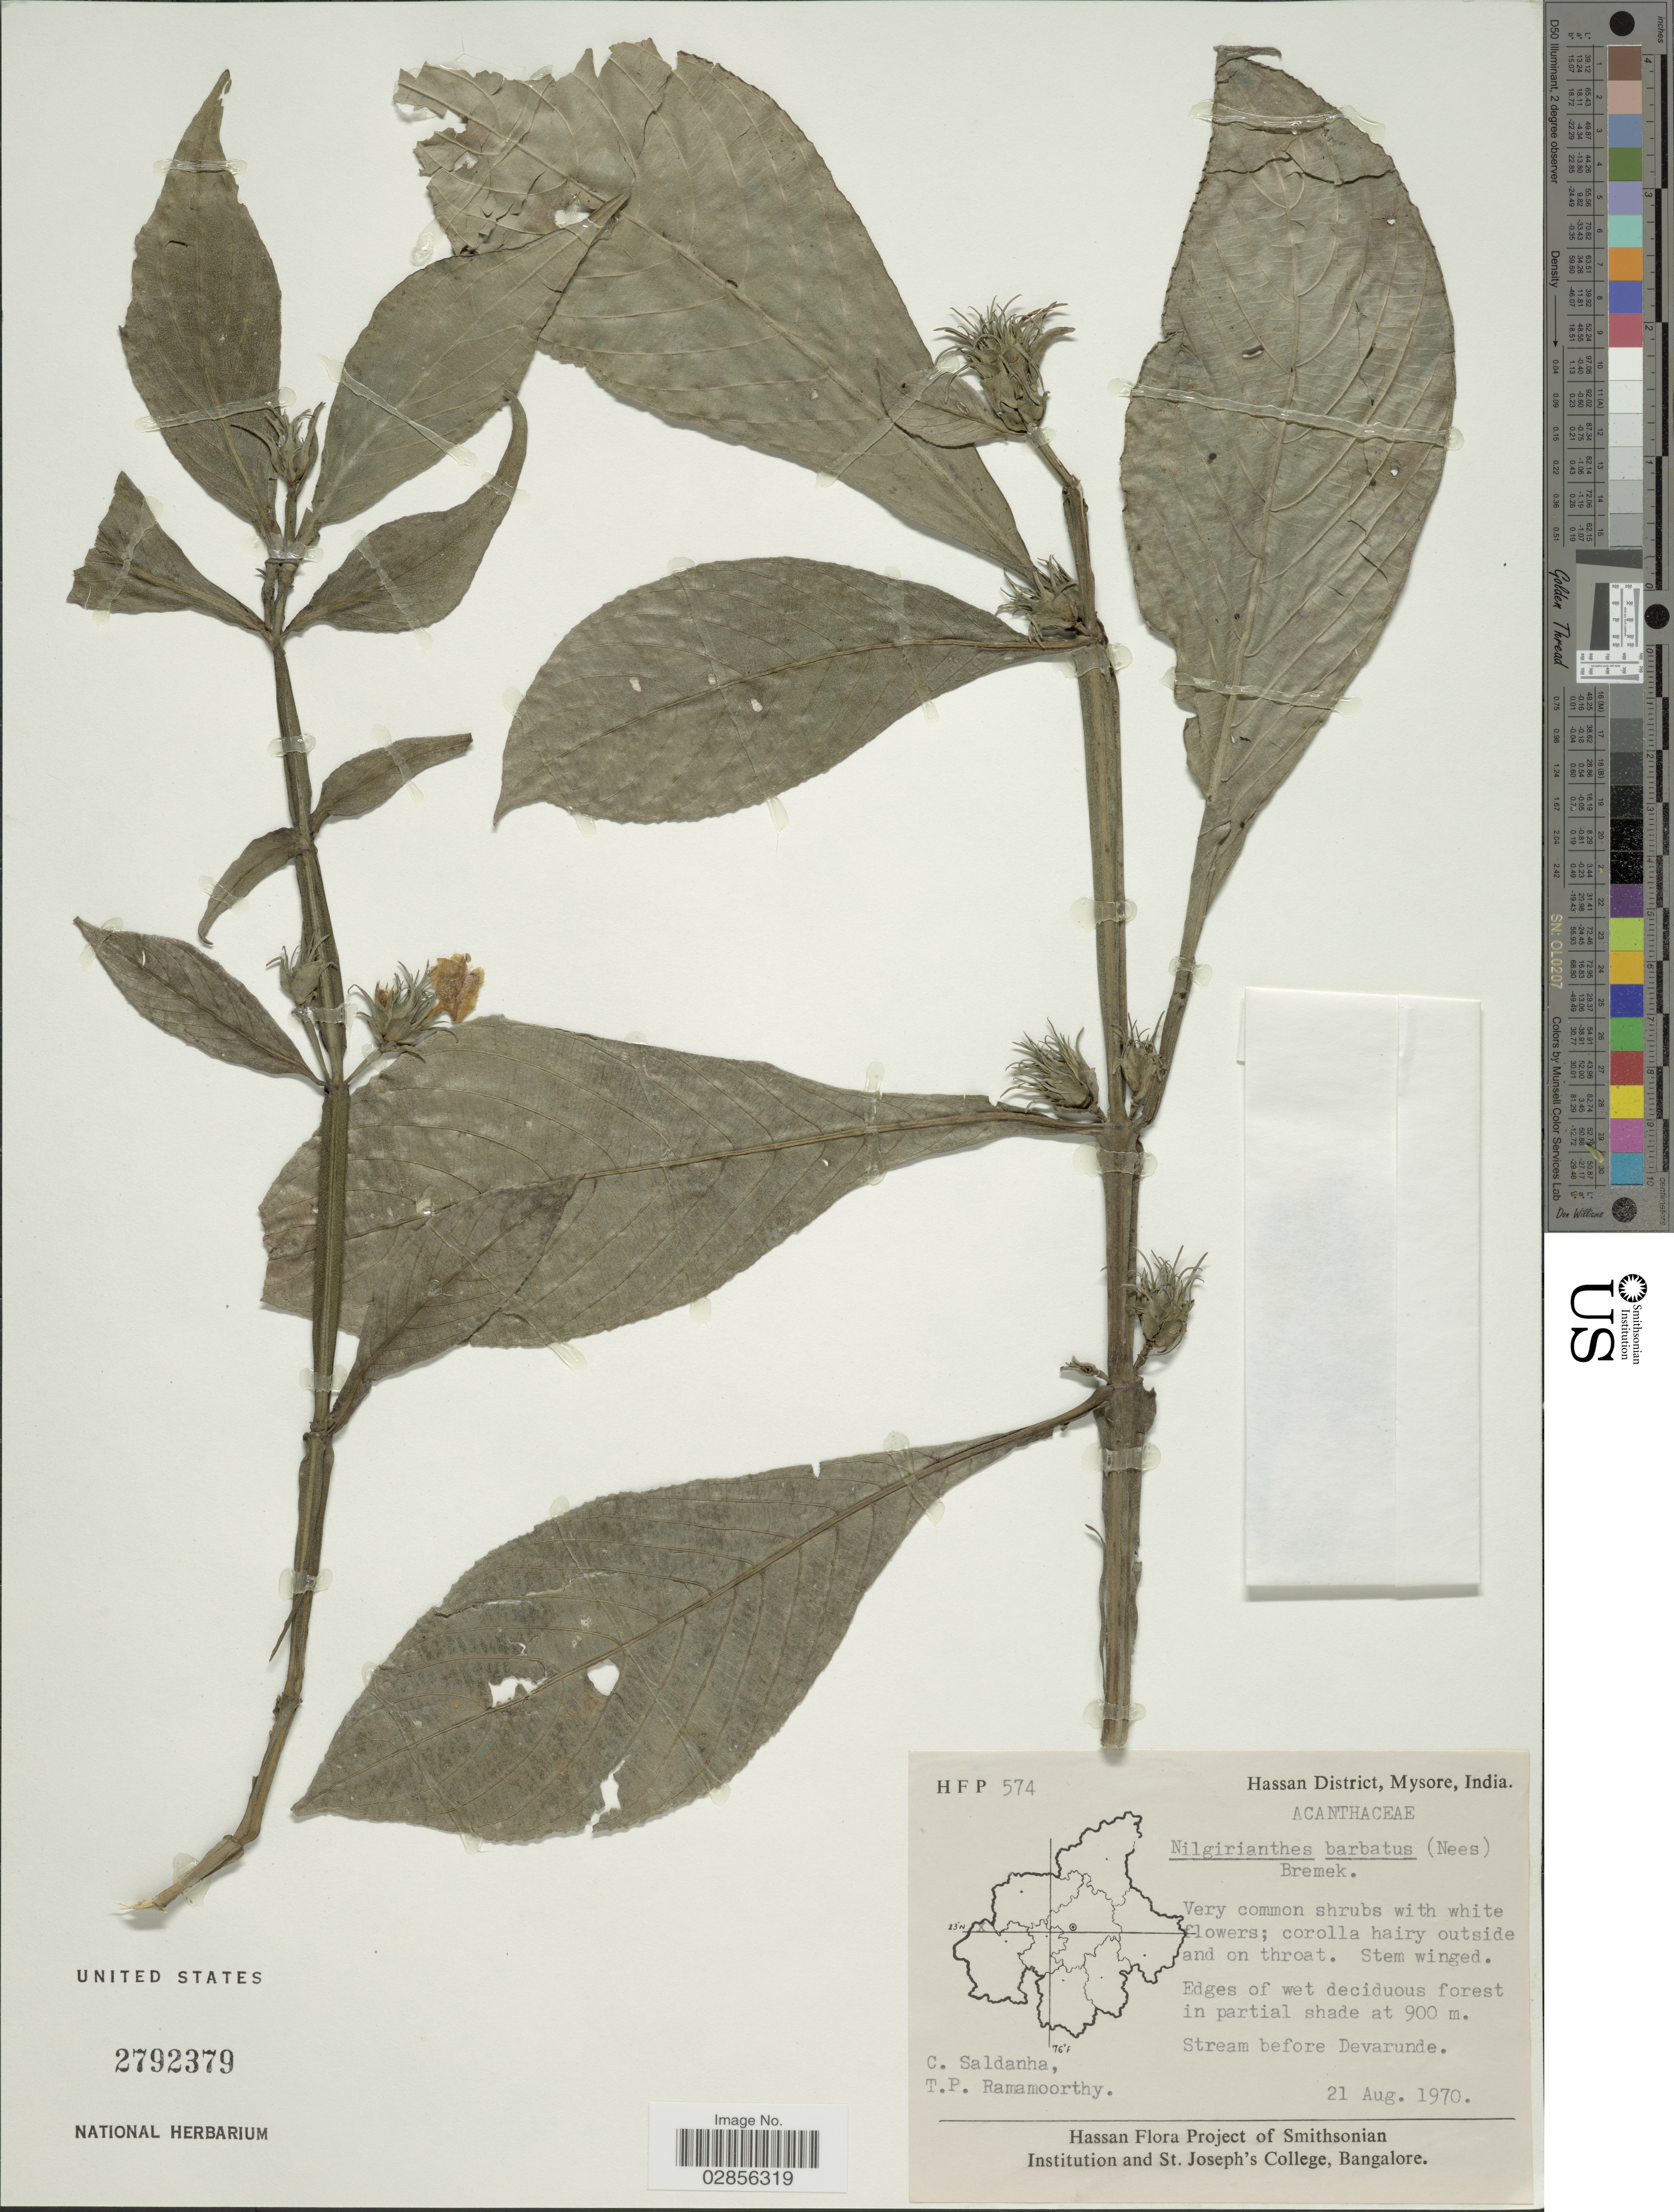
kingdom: Plantae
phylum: Tracheophyta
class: Magnoliopsida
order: Lamiales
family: Acanthaceae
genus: Strobilanthes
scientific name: Strobilanthes barbata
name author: Nees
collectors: C. Saldanha & T. P. Ramamoorthy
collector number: HFP574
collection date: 1970-08-21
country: India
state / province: Karnataka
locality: Hassan District, Mysore. Stream before Devarunde.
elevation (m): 900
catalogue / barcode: US 2792379